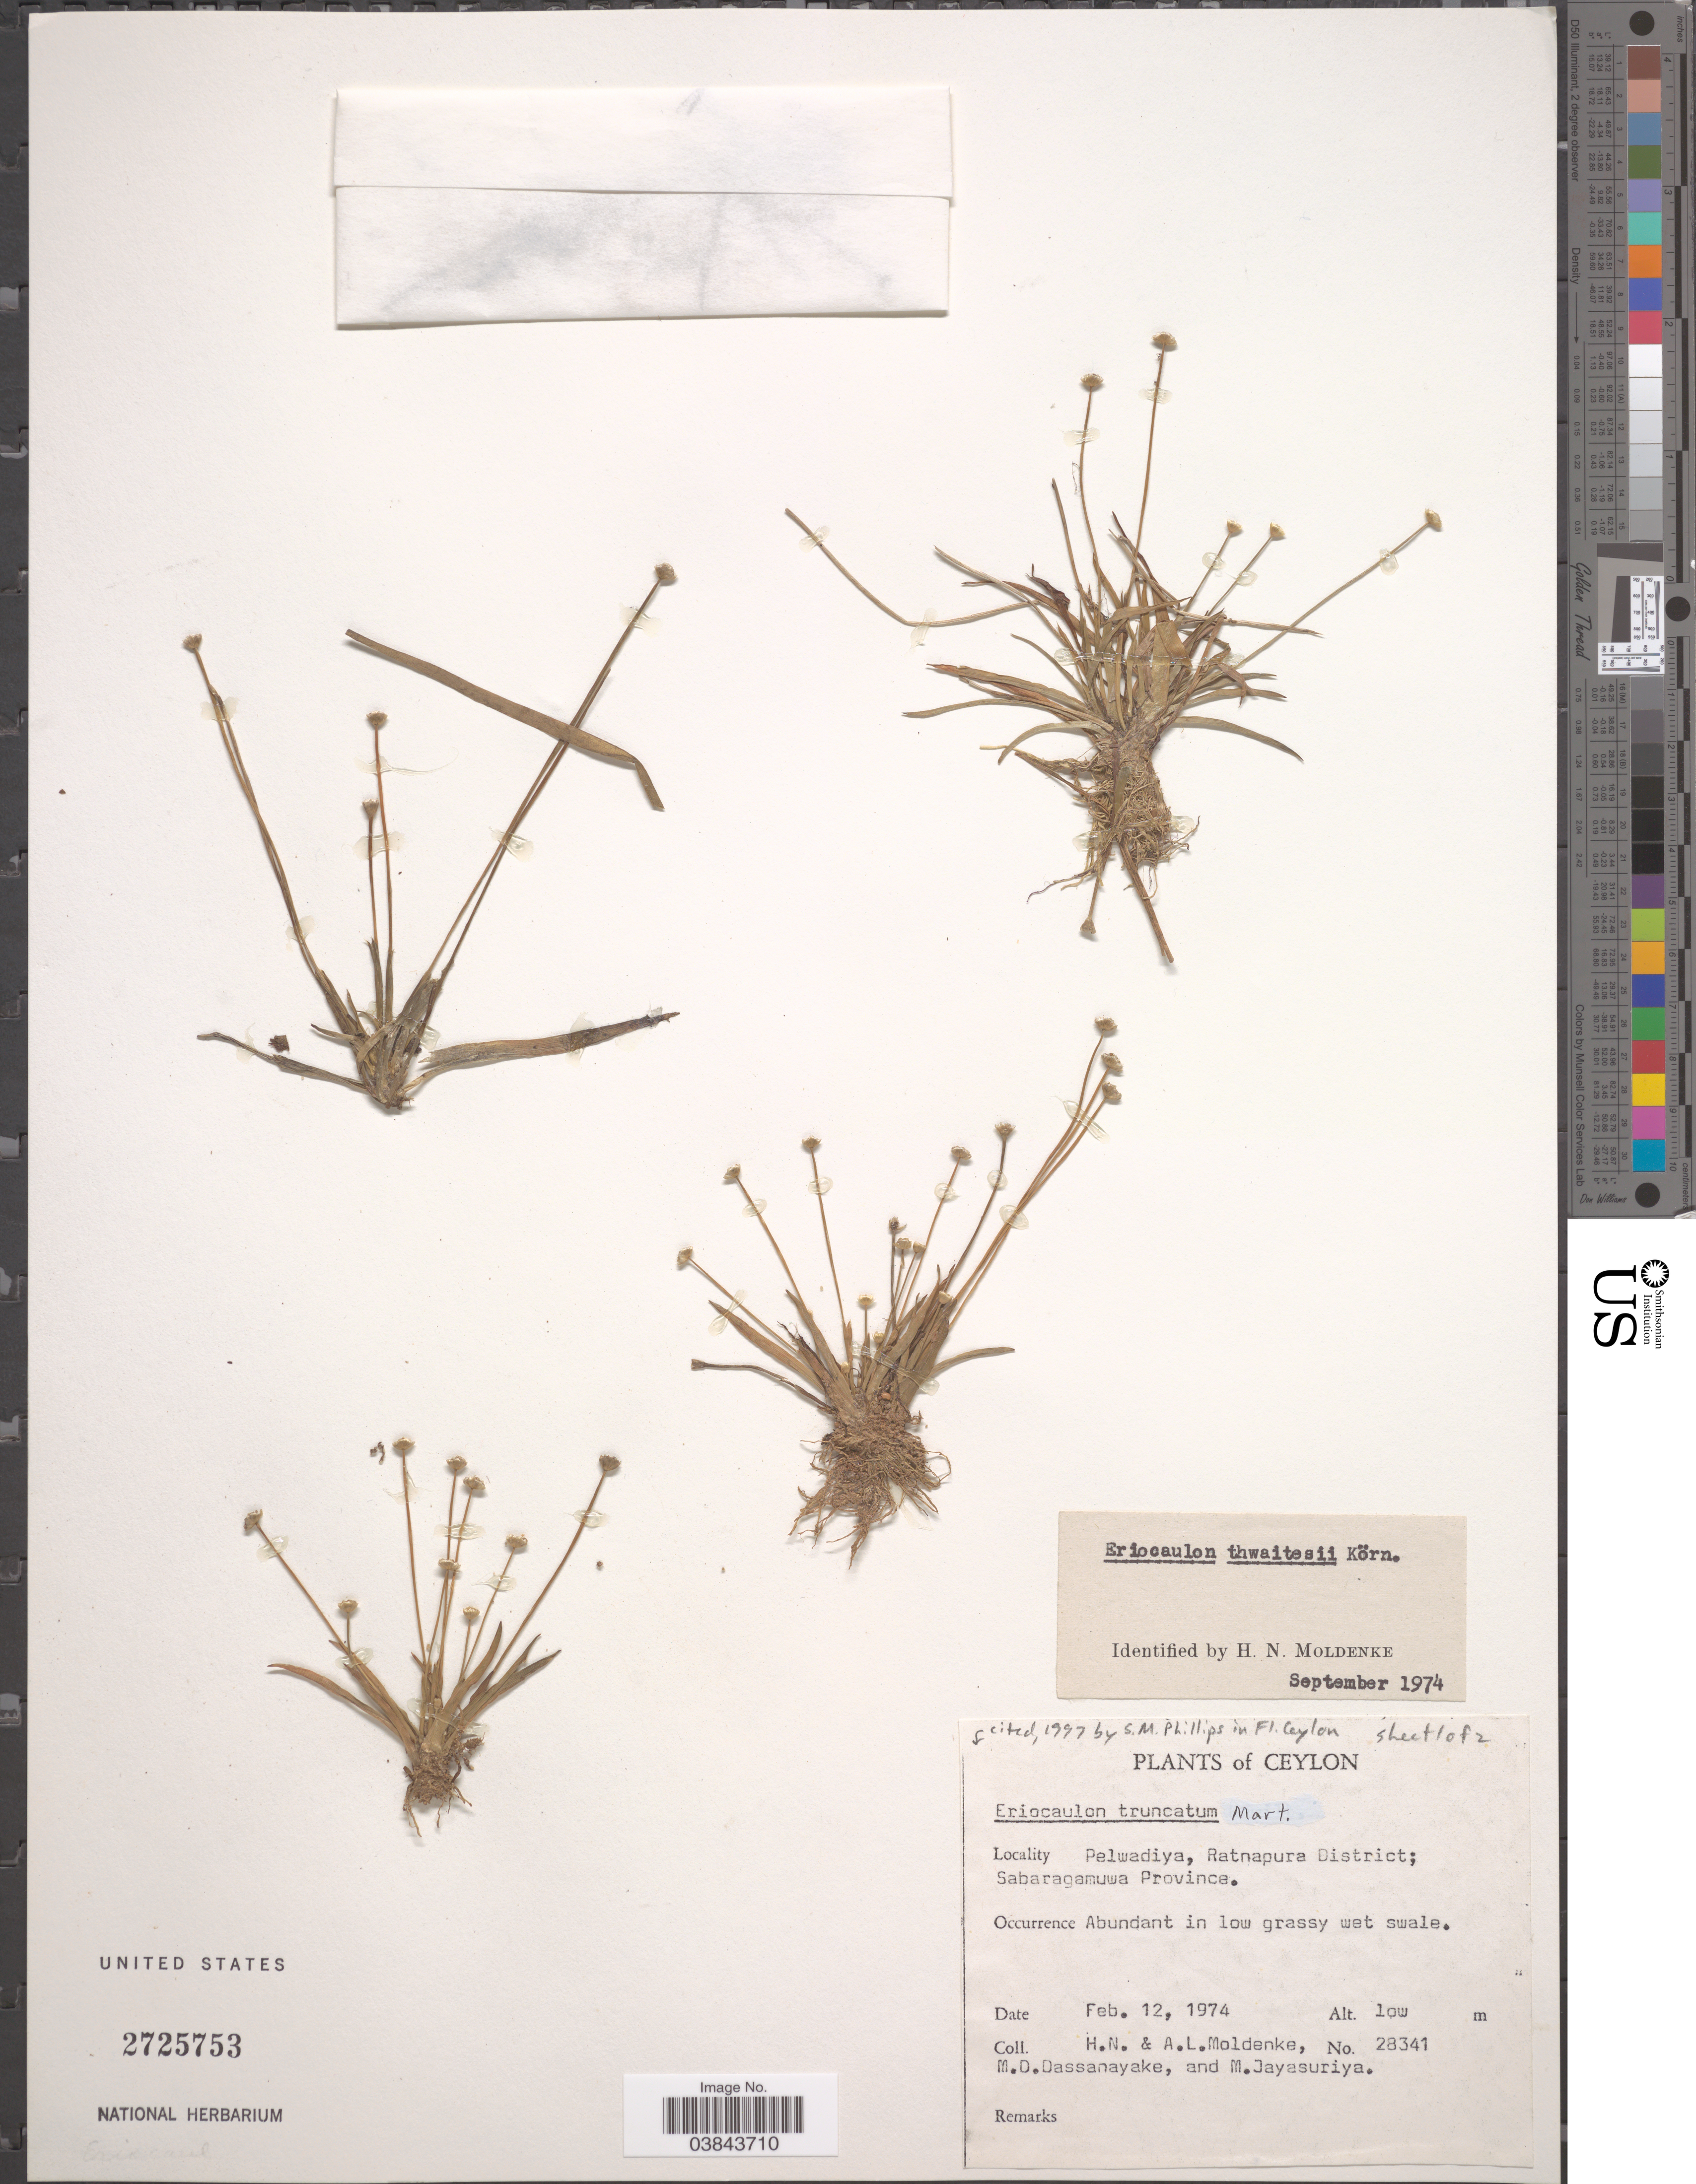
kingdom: Plantae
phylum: Tracheophyta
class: Liliopsida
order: Poales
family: Eriocaulaceae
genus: Eriocaulon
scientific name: Eriocaulon truncatum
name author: Buch.-Ham. ex Mart.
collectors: H. N. Moldenke, A. L. Moldenke, M. D. Dassanayake & M. Jayasuriya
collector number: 28341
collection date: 1974-02-12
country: Sri Lanka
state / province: Sabaragamuwa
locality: Ceylon. Pelwadiya, Ratnapura District.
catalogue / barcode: US 2725753